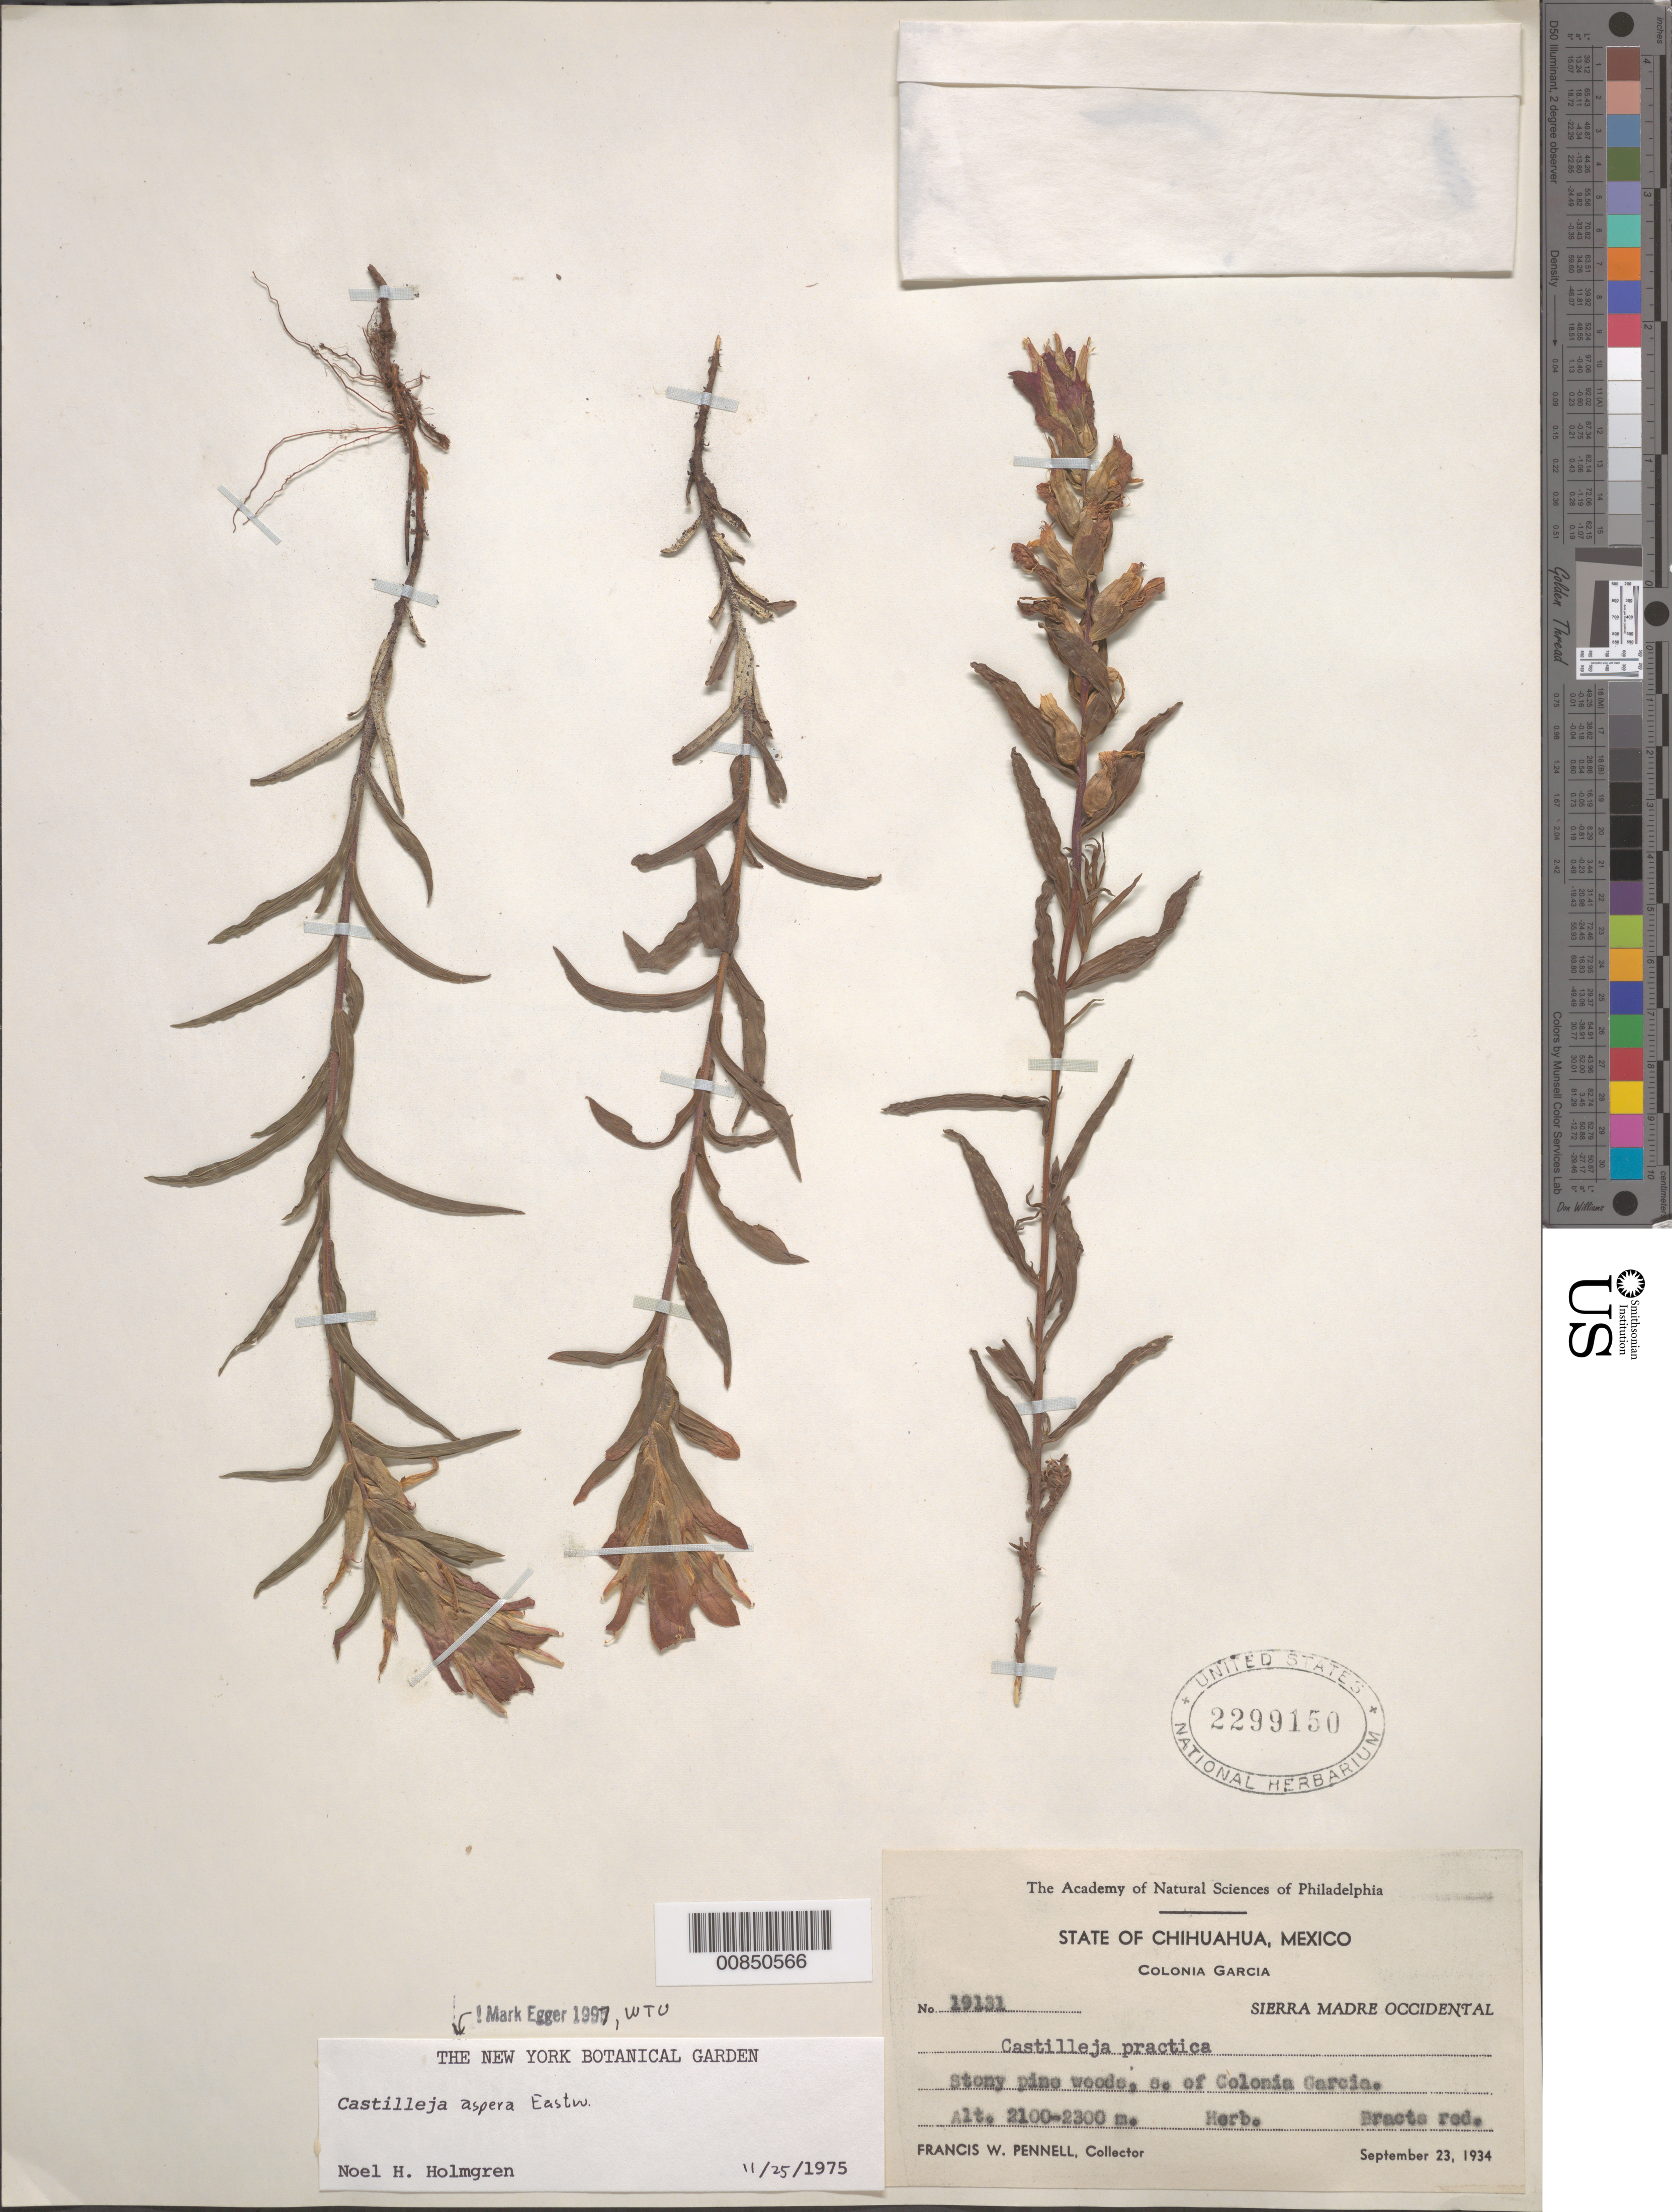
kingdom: Plantae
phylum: Tracheophyta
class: Magnoliopsida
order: Lamiales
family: Orobanchaceae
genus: Castilleja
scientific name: Castilleja aspera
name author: Eastw.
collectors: F. W. Pennell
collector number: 19131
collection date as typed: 23 Sep 1934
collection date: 1934-09-23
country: Mexico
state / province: Chihuahua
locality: S of Colonia García, Sierra Madre Occidental, Chihuahua.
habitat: Stony pine woods.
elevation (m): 2300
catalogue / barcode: US 2299150